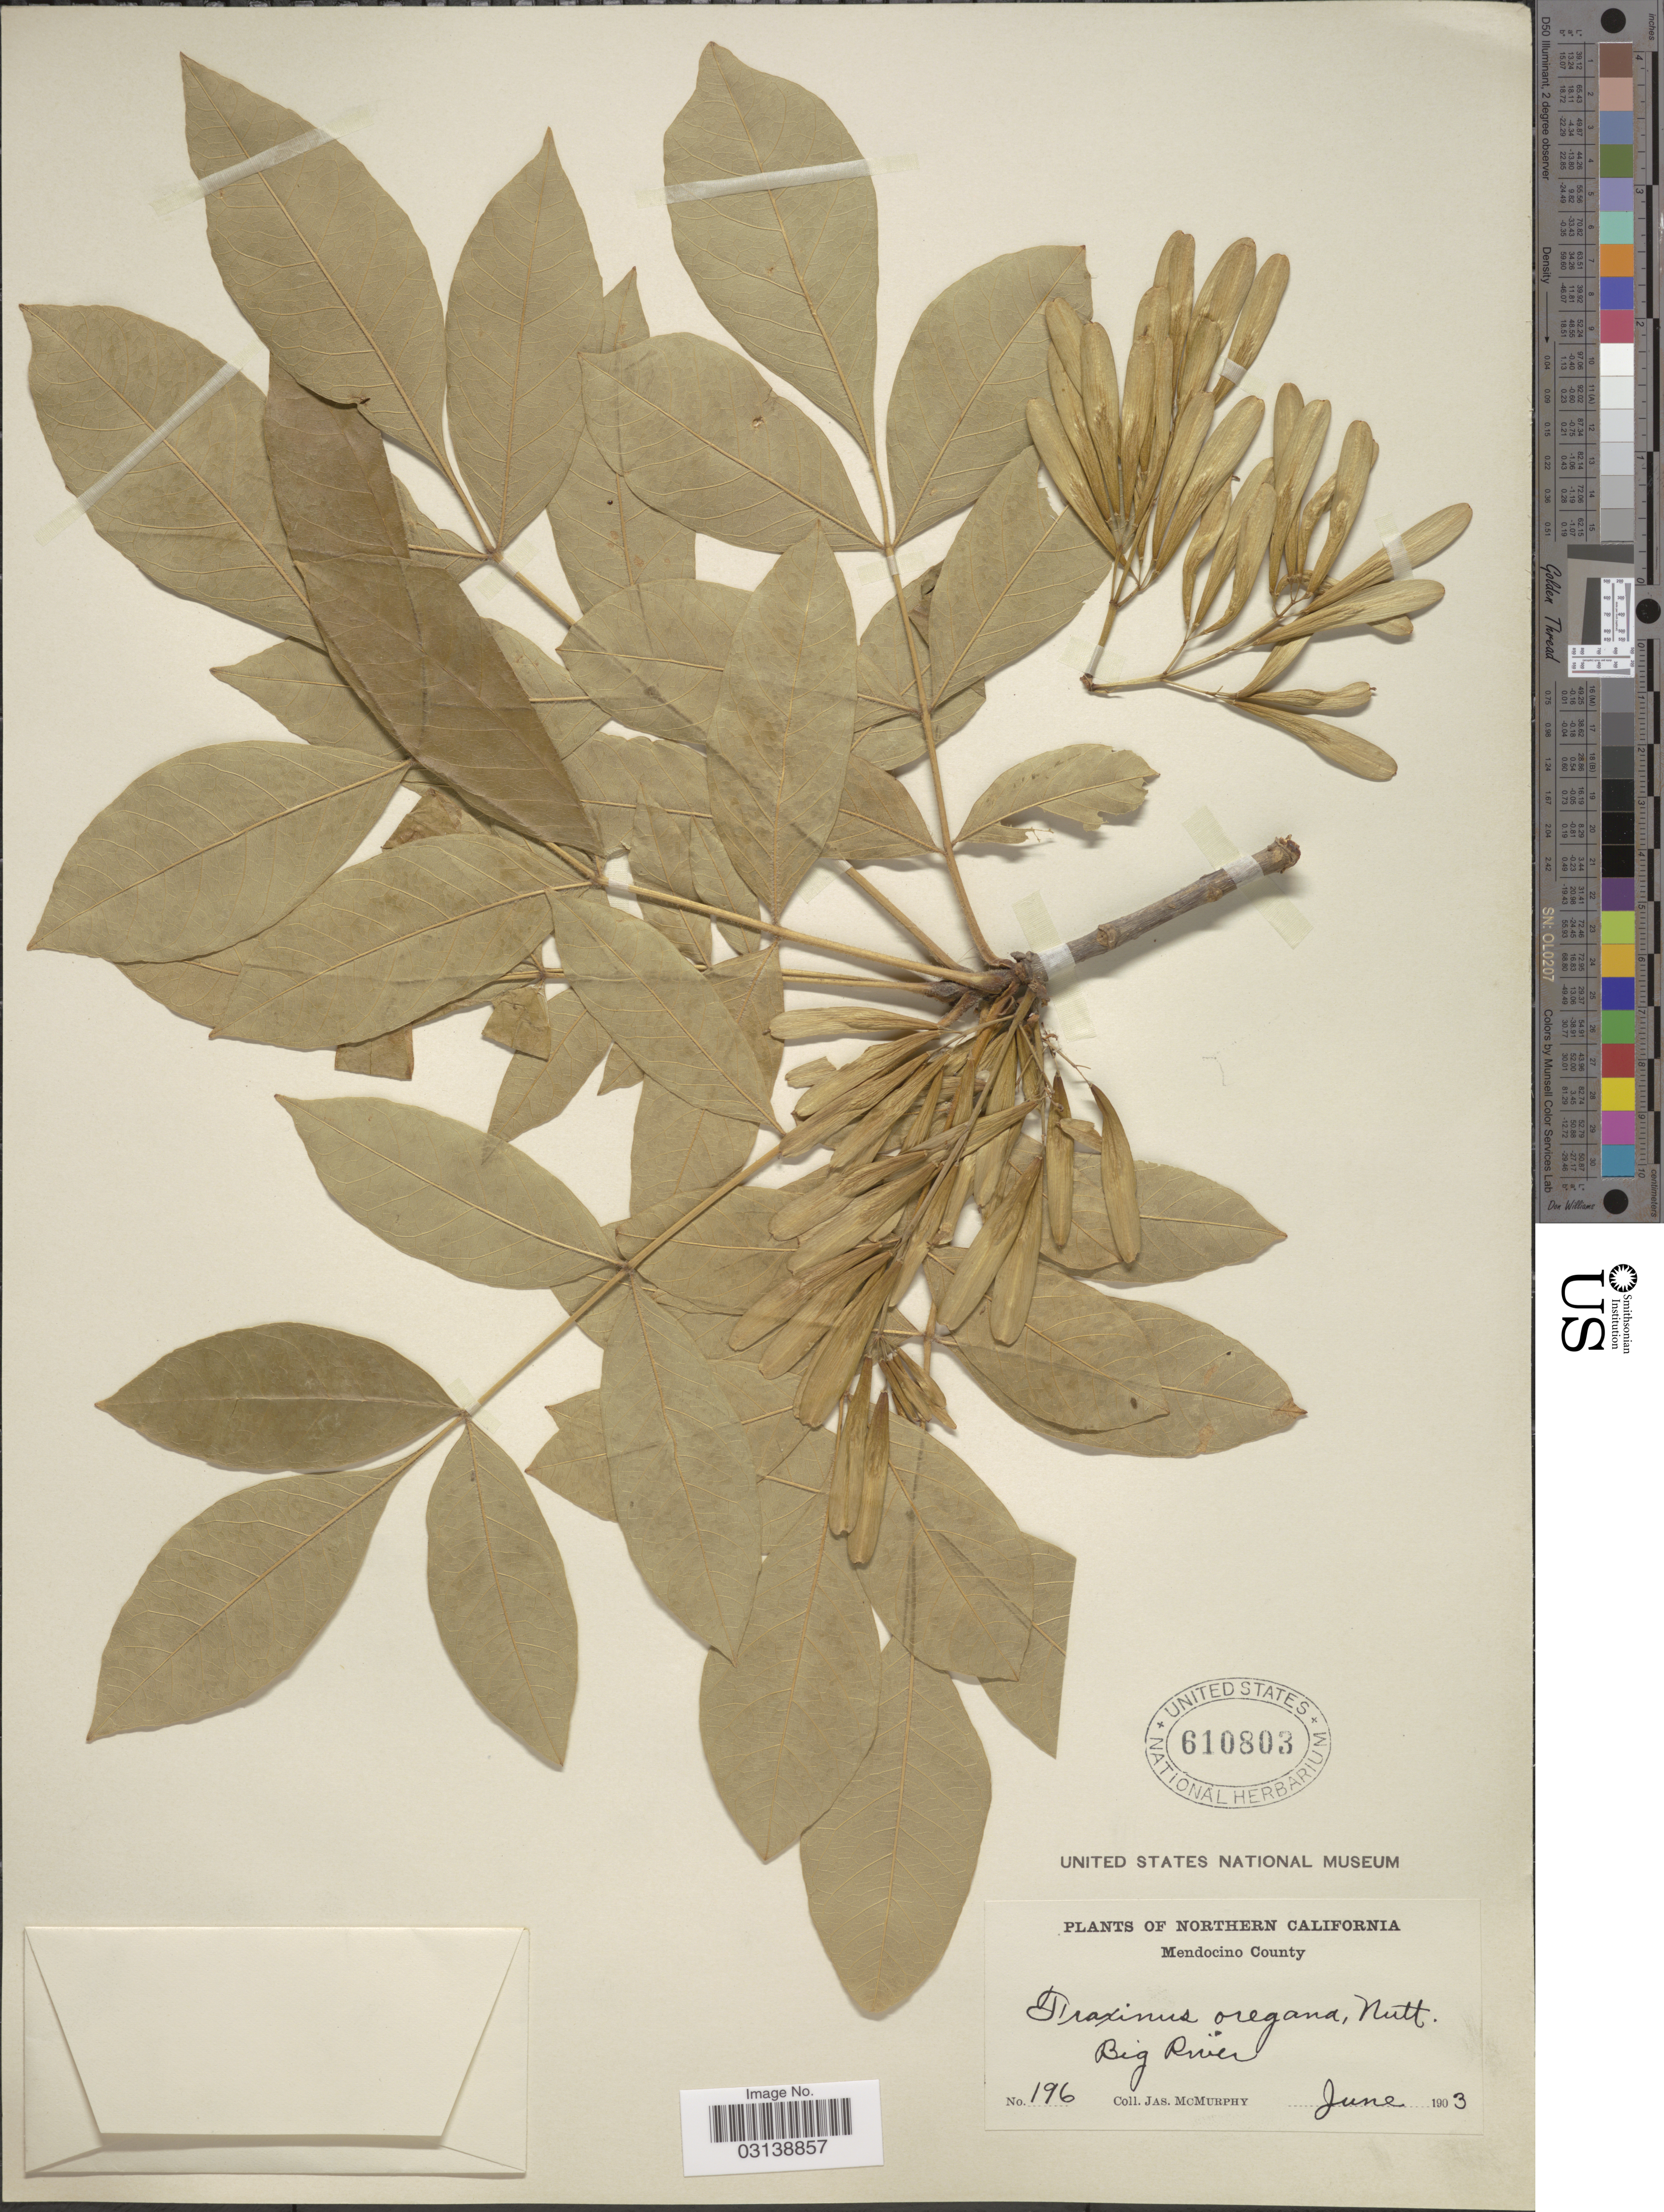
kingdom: Plantae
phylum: Tracheophyta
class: Magnoliopsida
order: Lamiales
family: Oleaceae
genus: Fraxinus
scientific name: Fraxinus latifolia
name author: Benth.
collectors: J. McMurphy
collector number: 196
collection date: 1903-06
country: United States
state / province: California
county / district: Mendocino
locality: Northern California. Mendocino County. Big River.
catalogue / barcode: US 610803